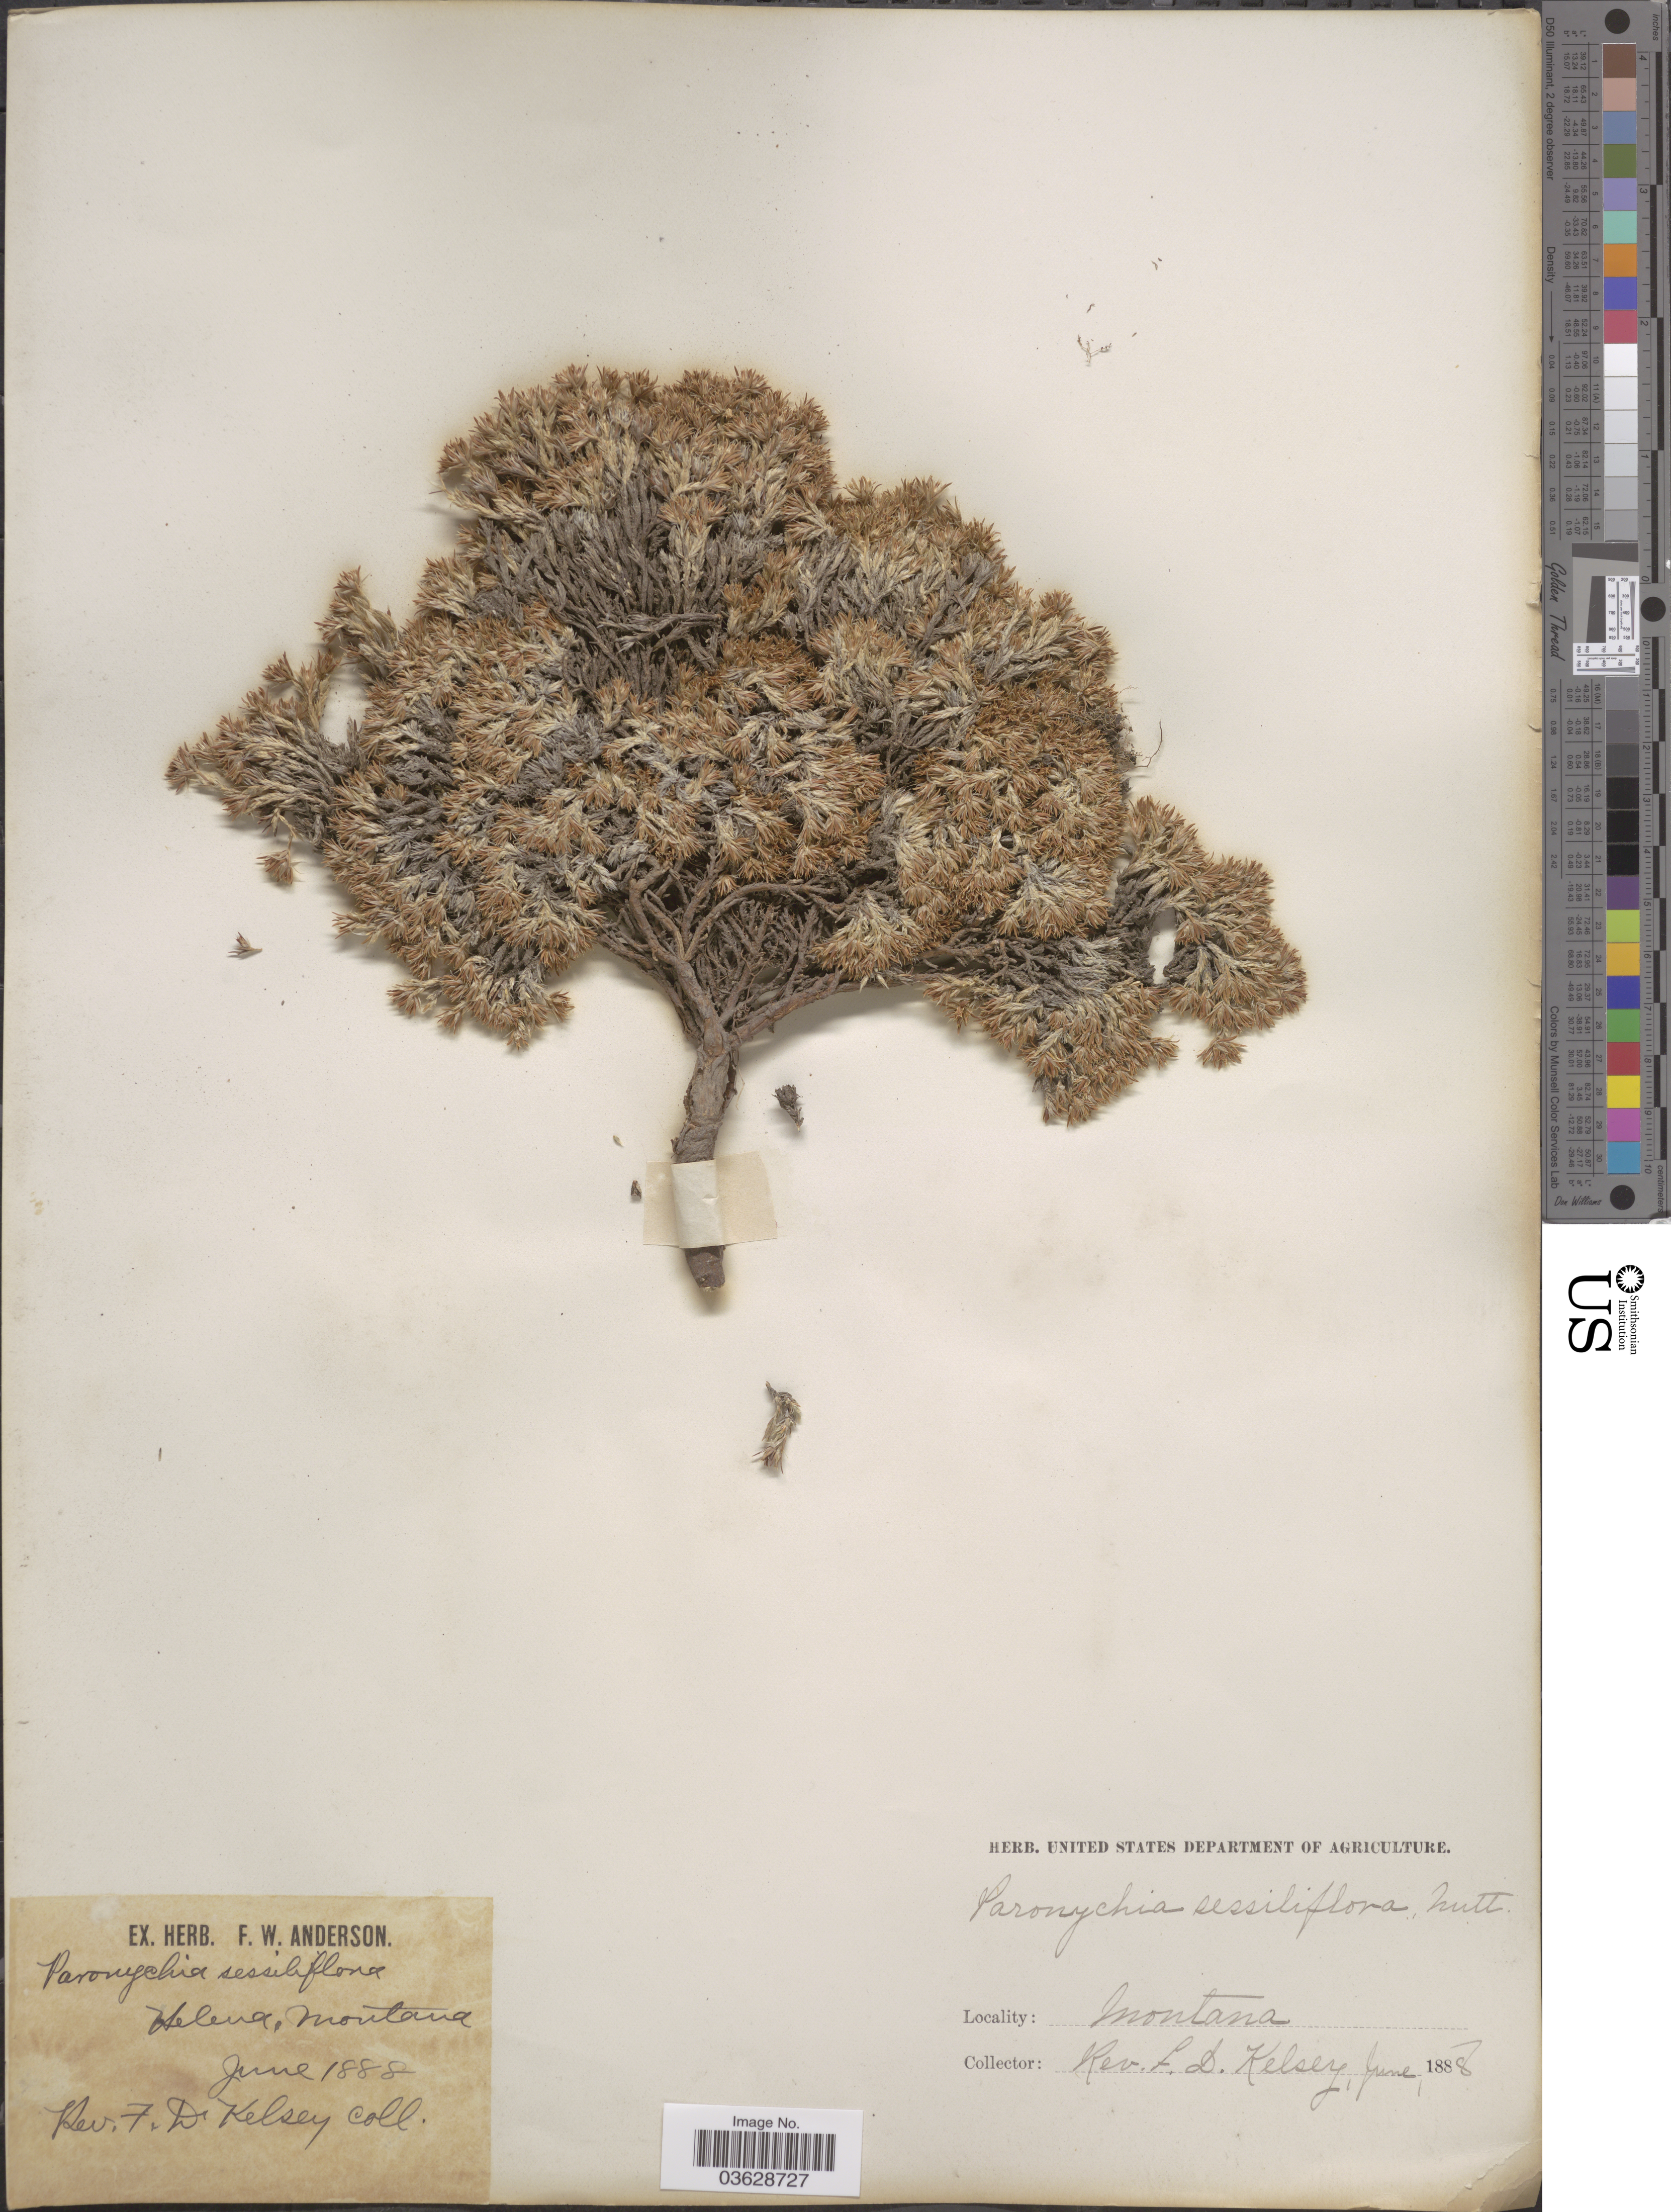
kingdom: Plantae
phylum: Tracheophyta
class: Magnoliopsida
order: Caryophyllales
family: Caryophyllaceae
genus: Paronychia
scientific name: Paronychia sessiliflora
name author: Nutt.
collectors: F. Kelsey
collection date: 1888-06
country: United States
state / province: Montana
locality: Helena.